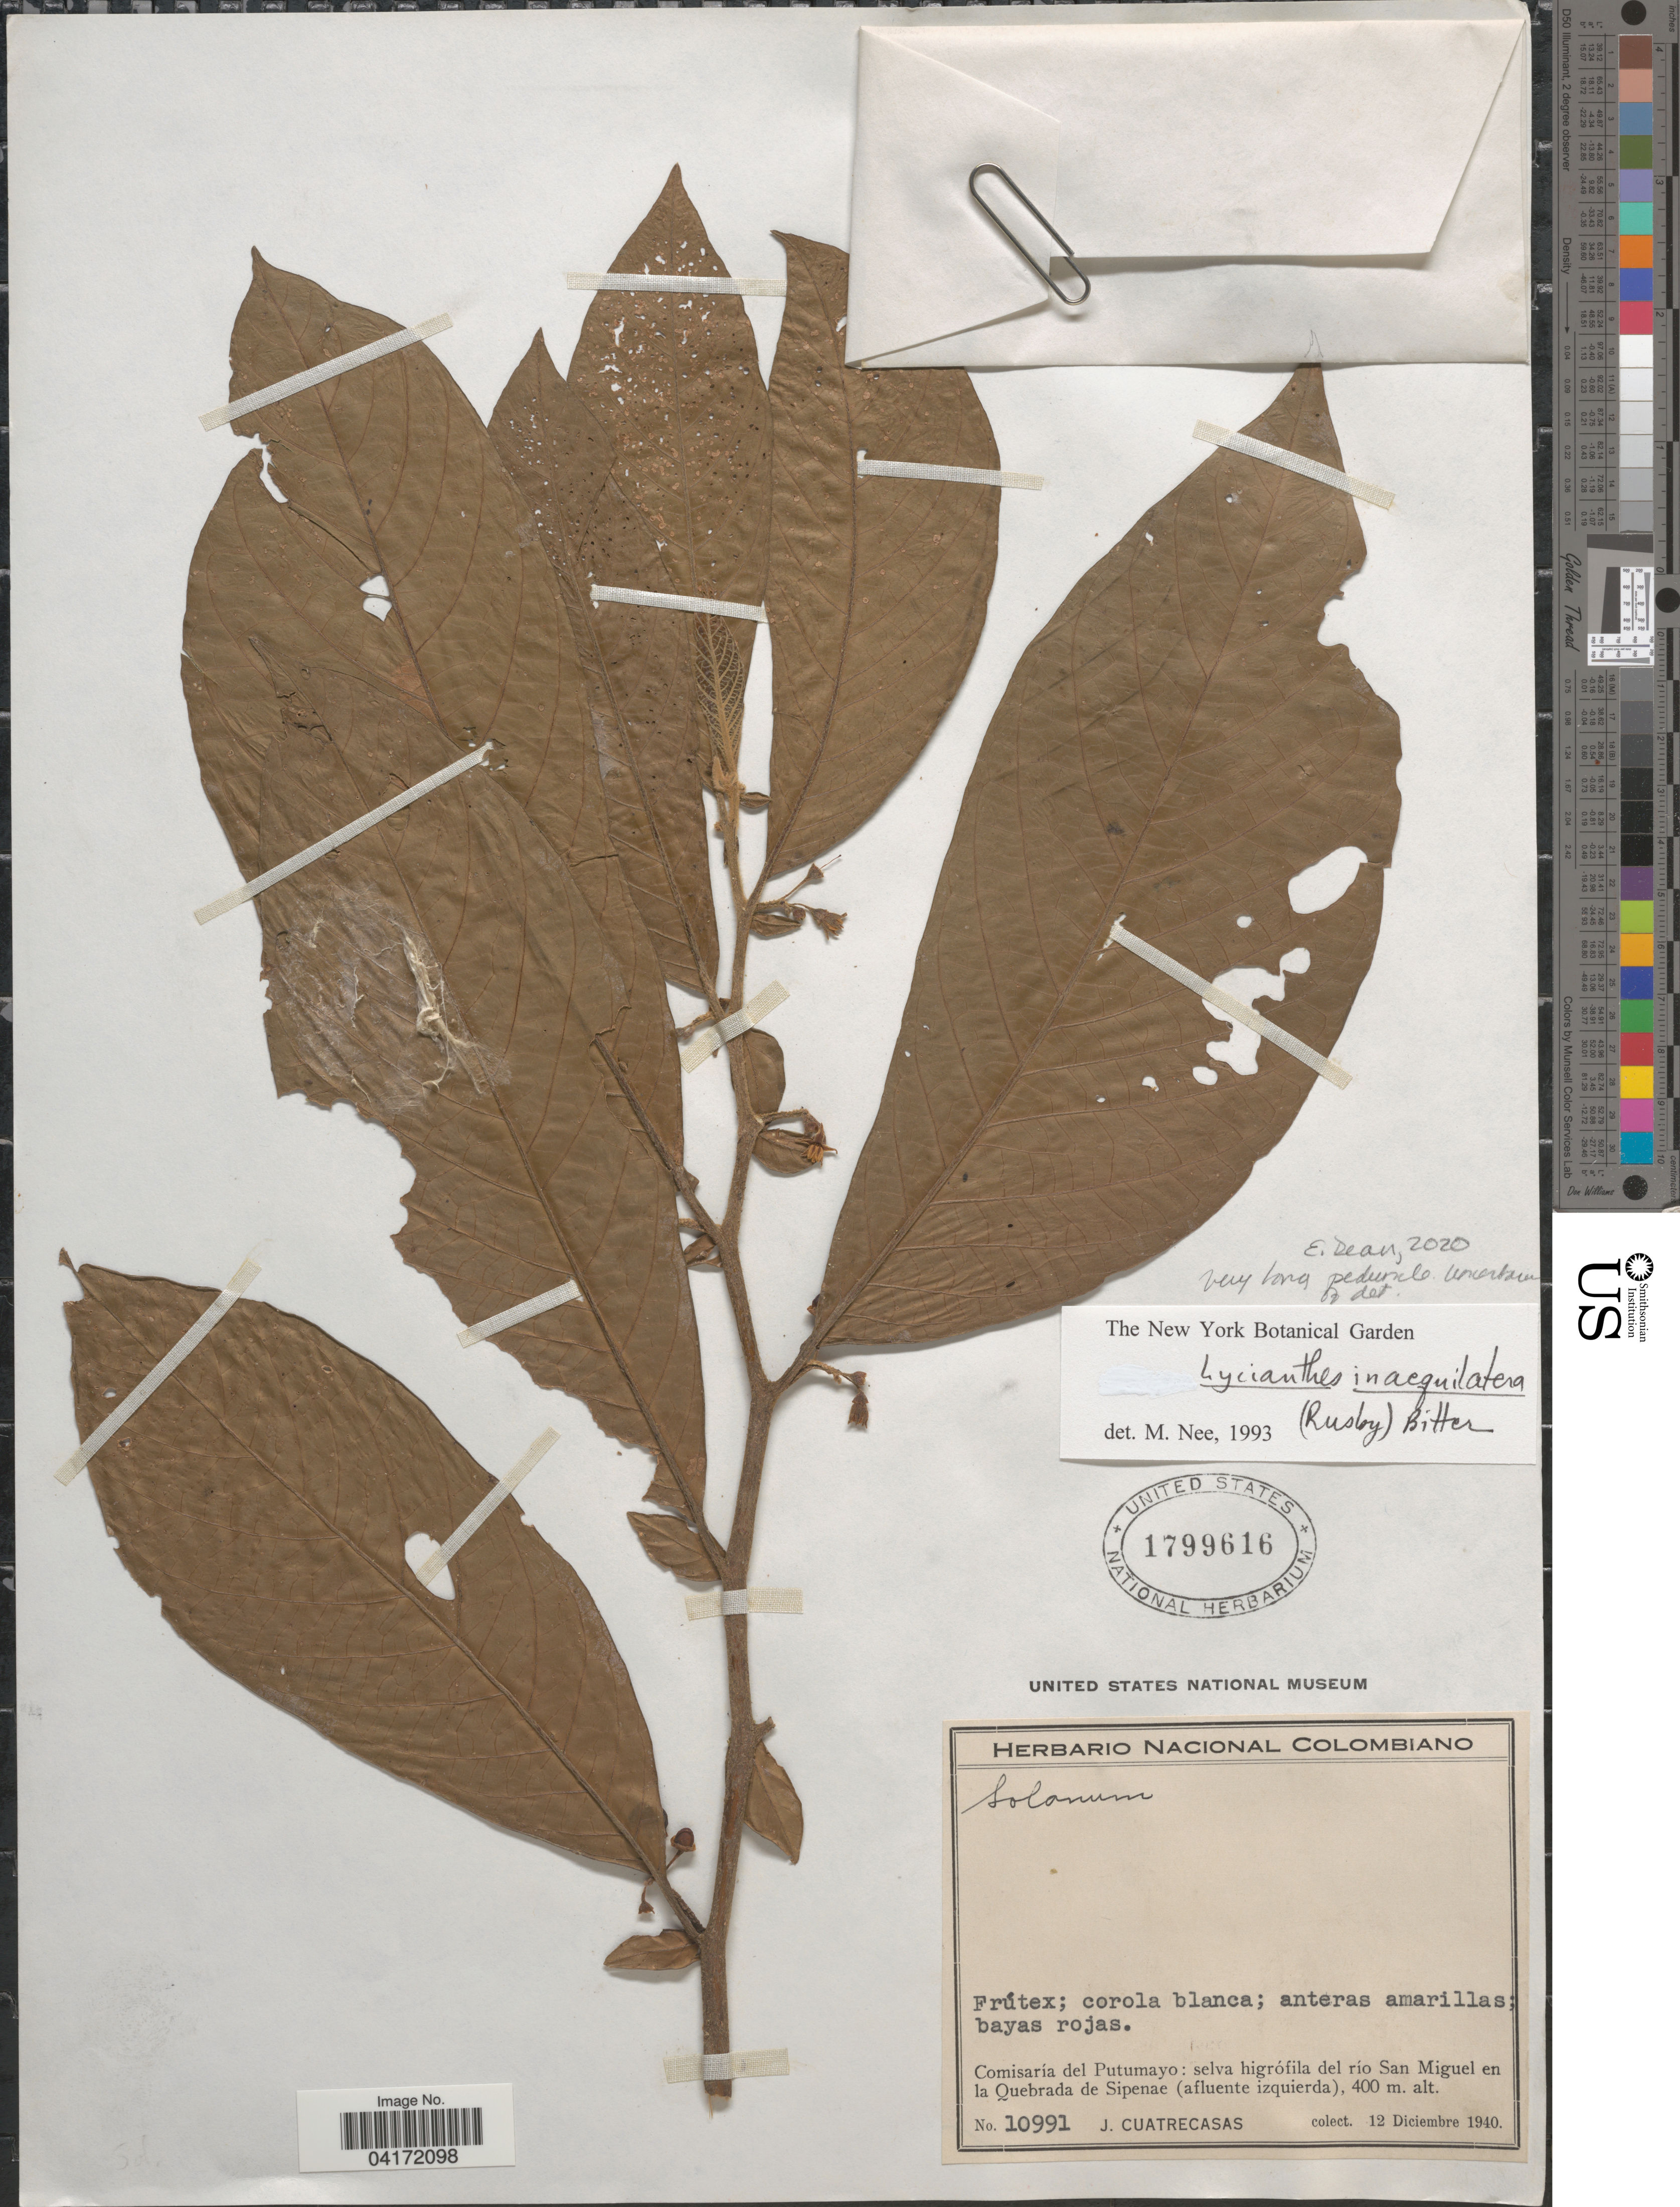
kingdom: Plantae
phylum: Tracheophyta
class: Magnoliopsida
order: Solanales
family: Solanaceae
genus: Lycianthes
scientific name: Lycianthes inaequilatera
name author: (Rusby) Bitter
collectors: J. Cuatrecasas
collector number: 10991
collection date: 1940-12-12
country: Colombia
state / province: Putumayo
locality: Comisaría del Putumayo: selva higrófila del río San Miguel en la Quebrada de Sipenae (afluente izquierda).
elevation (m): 400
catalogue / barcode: US 1799616